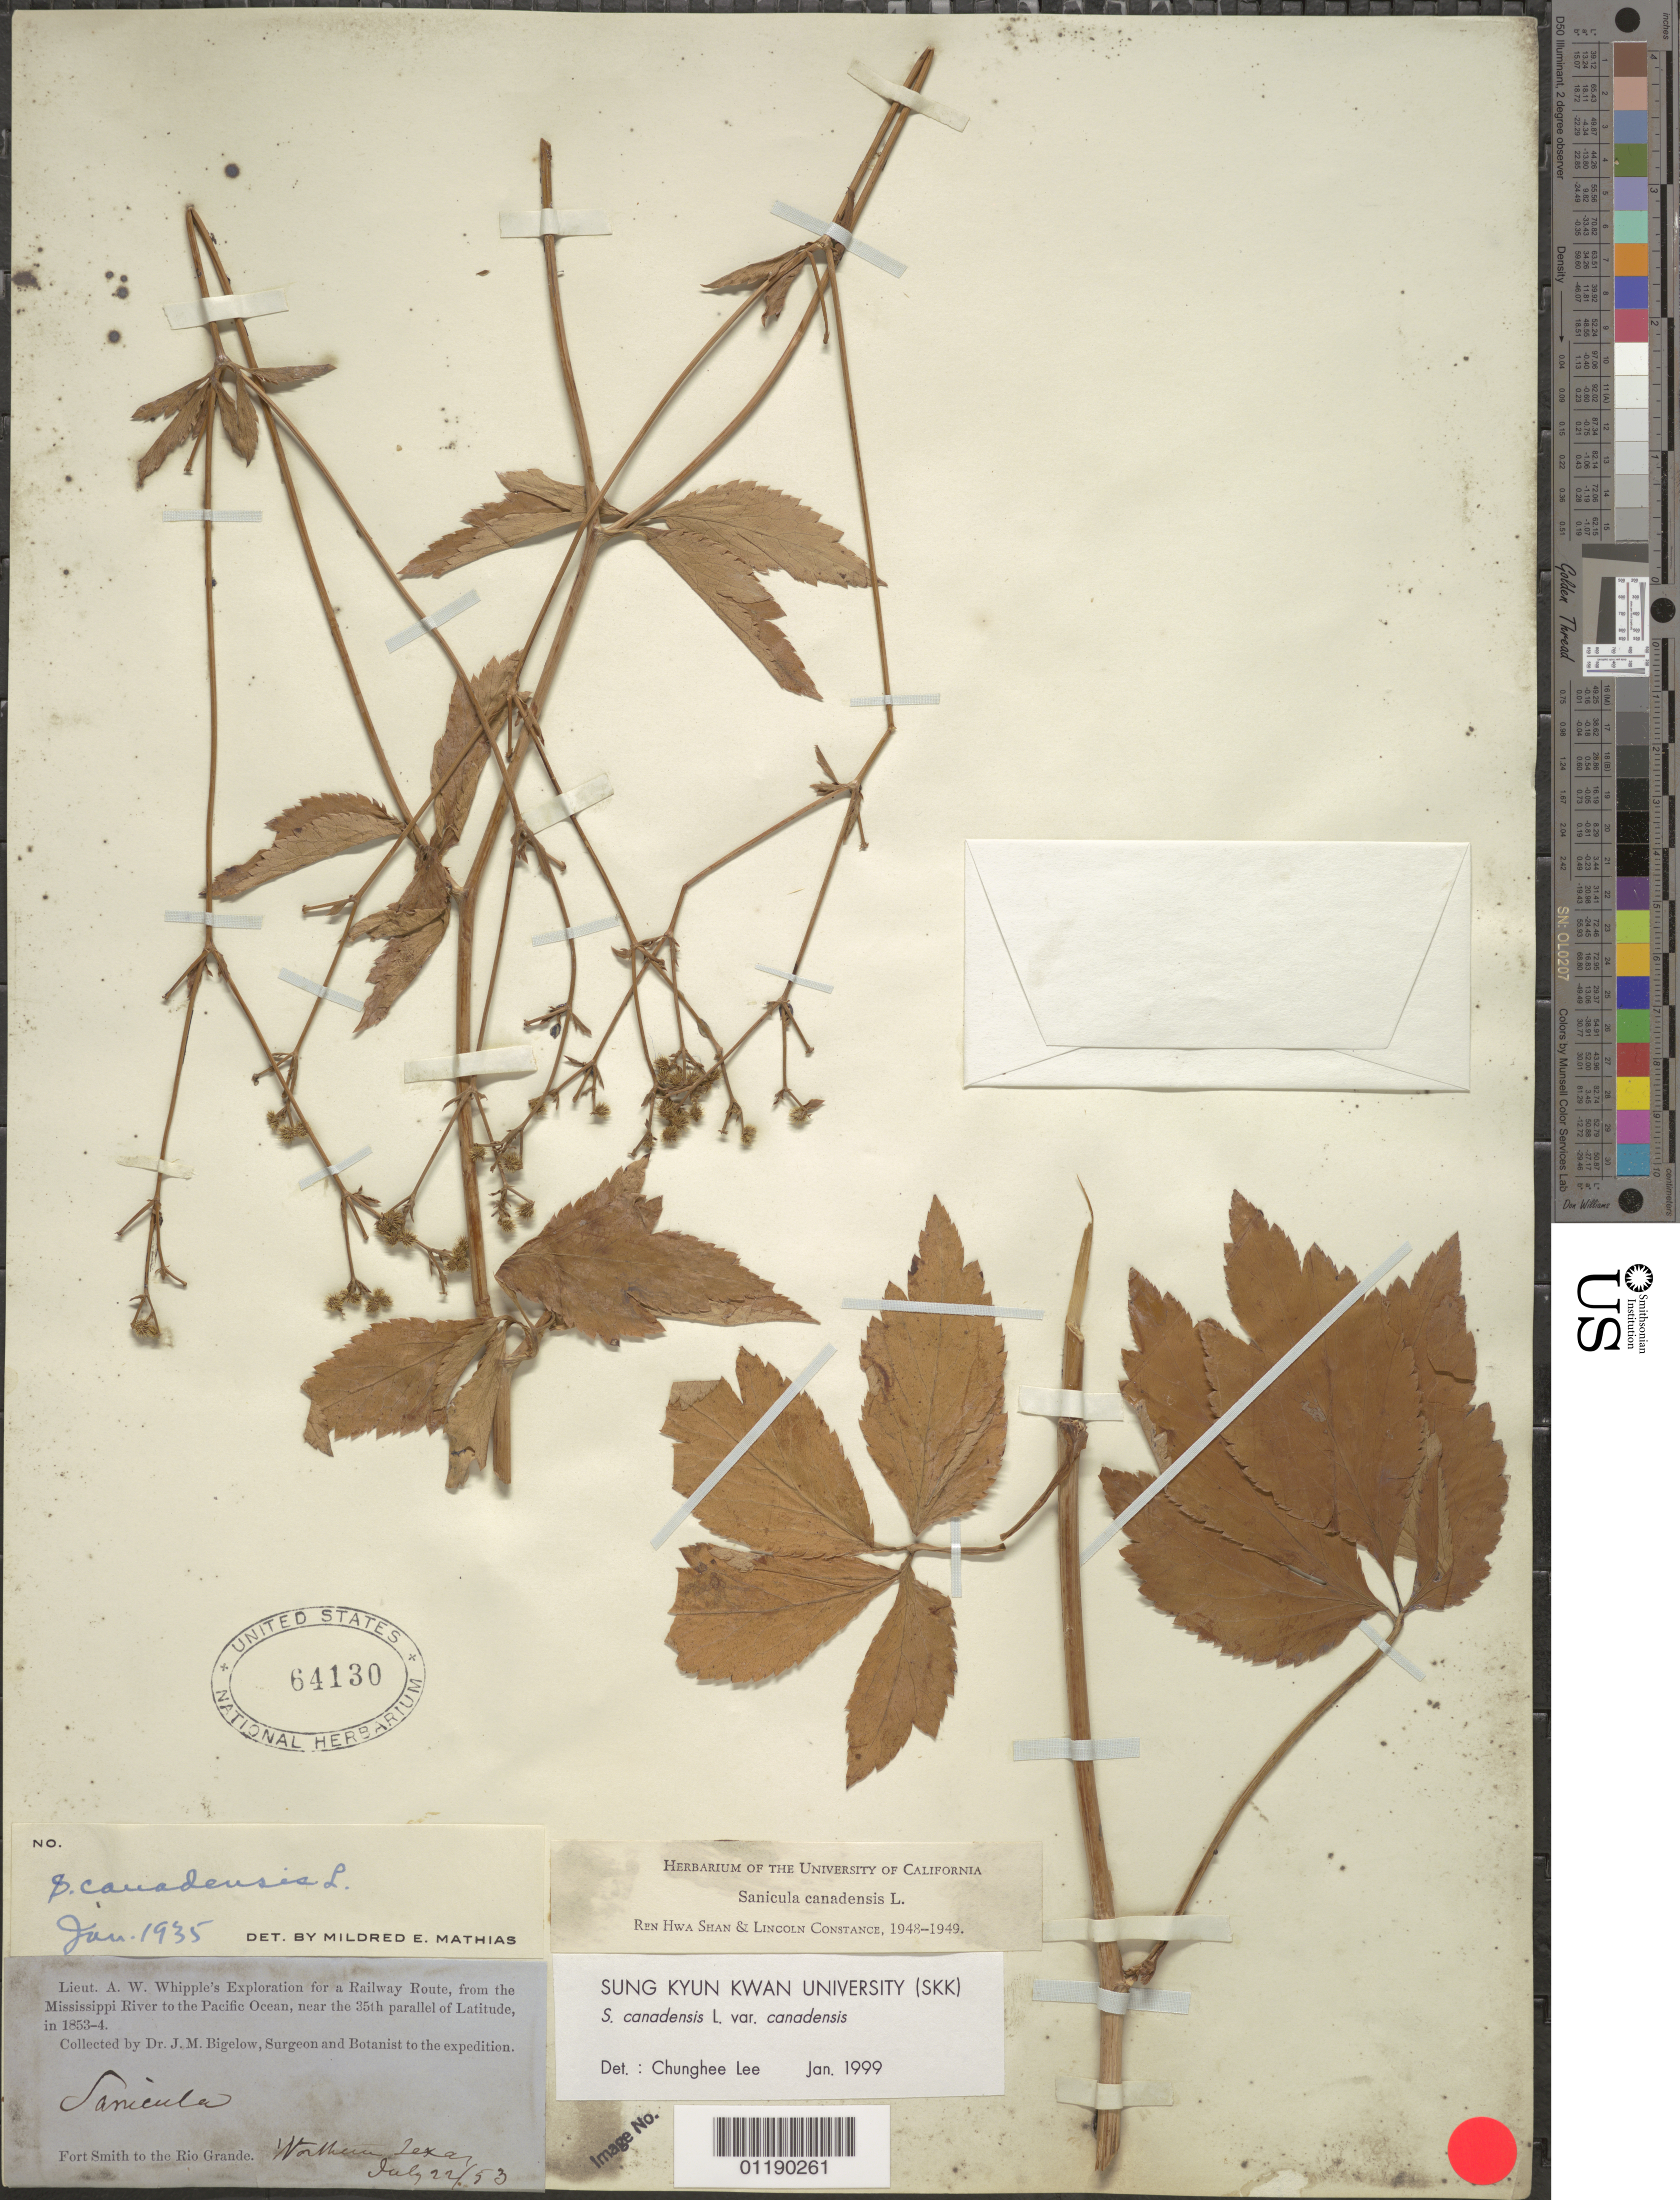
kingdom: Plantae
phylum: Tracheophyta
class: Magnoliopsida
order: Apiales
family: Apiaceae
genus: Sanicula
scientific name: Sanicula canadensis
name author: L.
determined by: Constance, L.; Shan, R. H.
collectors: J. M. Bigelow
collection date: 1853-07-22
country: United States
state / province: Texas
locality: Westhern Texas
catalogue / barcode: US 64130